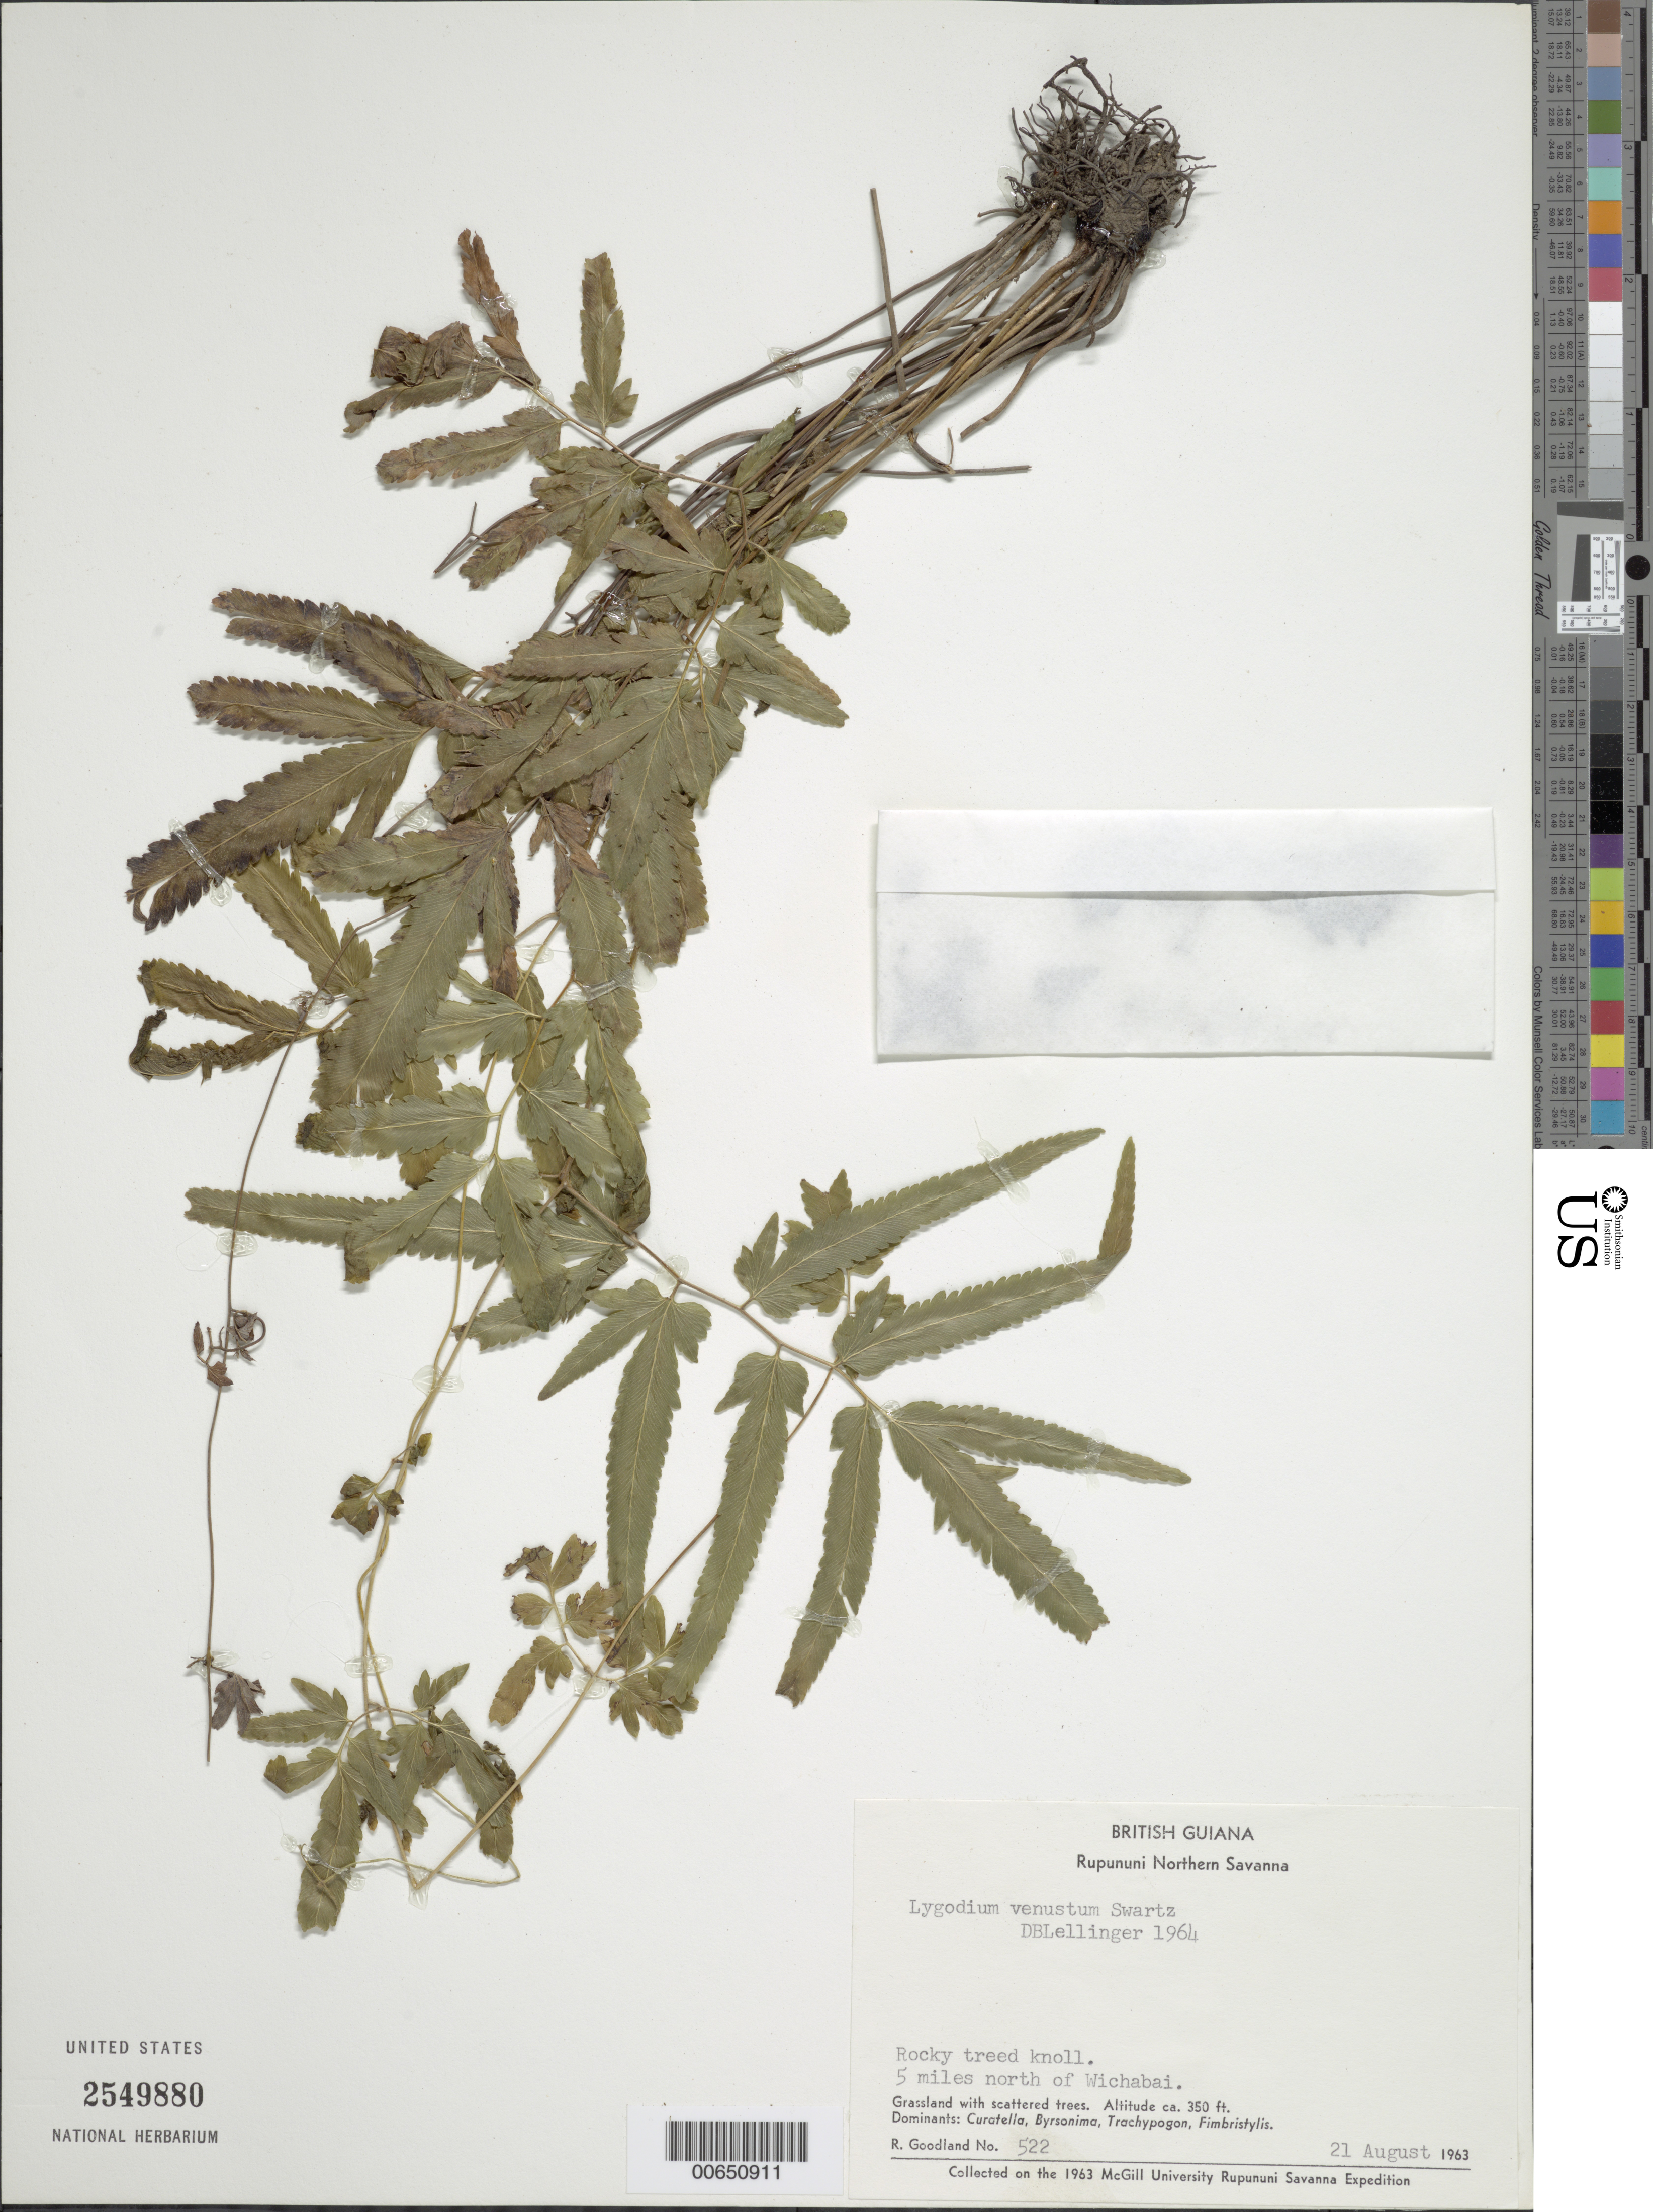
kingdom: Plantae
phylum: Tracheophyta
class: Polypodiopsida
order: Schizaeales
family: Lygodiaceae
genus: Lygodium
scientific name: Lygodium venustum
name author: Sw.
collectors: R. Goodland & P. Maycock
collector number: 522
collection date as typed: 21-Aug-63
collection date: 1963-08-21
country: Guyana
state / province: U. Takutu-U. Essequibo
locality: Rupununi Northern Savanna, Wichabai, 5 mi. N of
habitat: Grassland with scattered trees. Dominants: Curatella, Byrsonima, Trachypogon, Fimbristylis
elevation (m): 107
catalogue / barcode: US 2549880